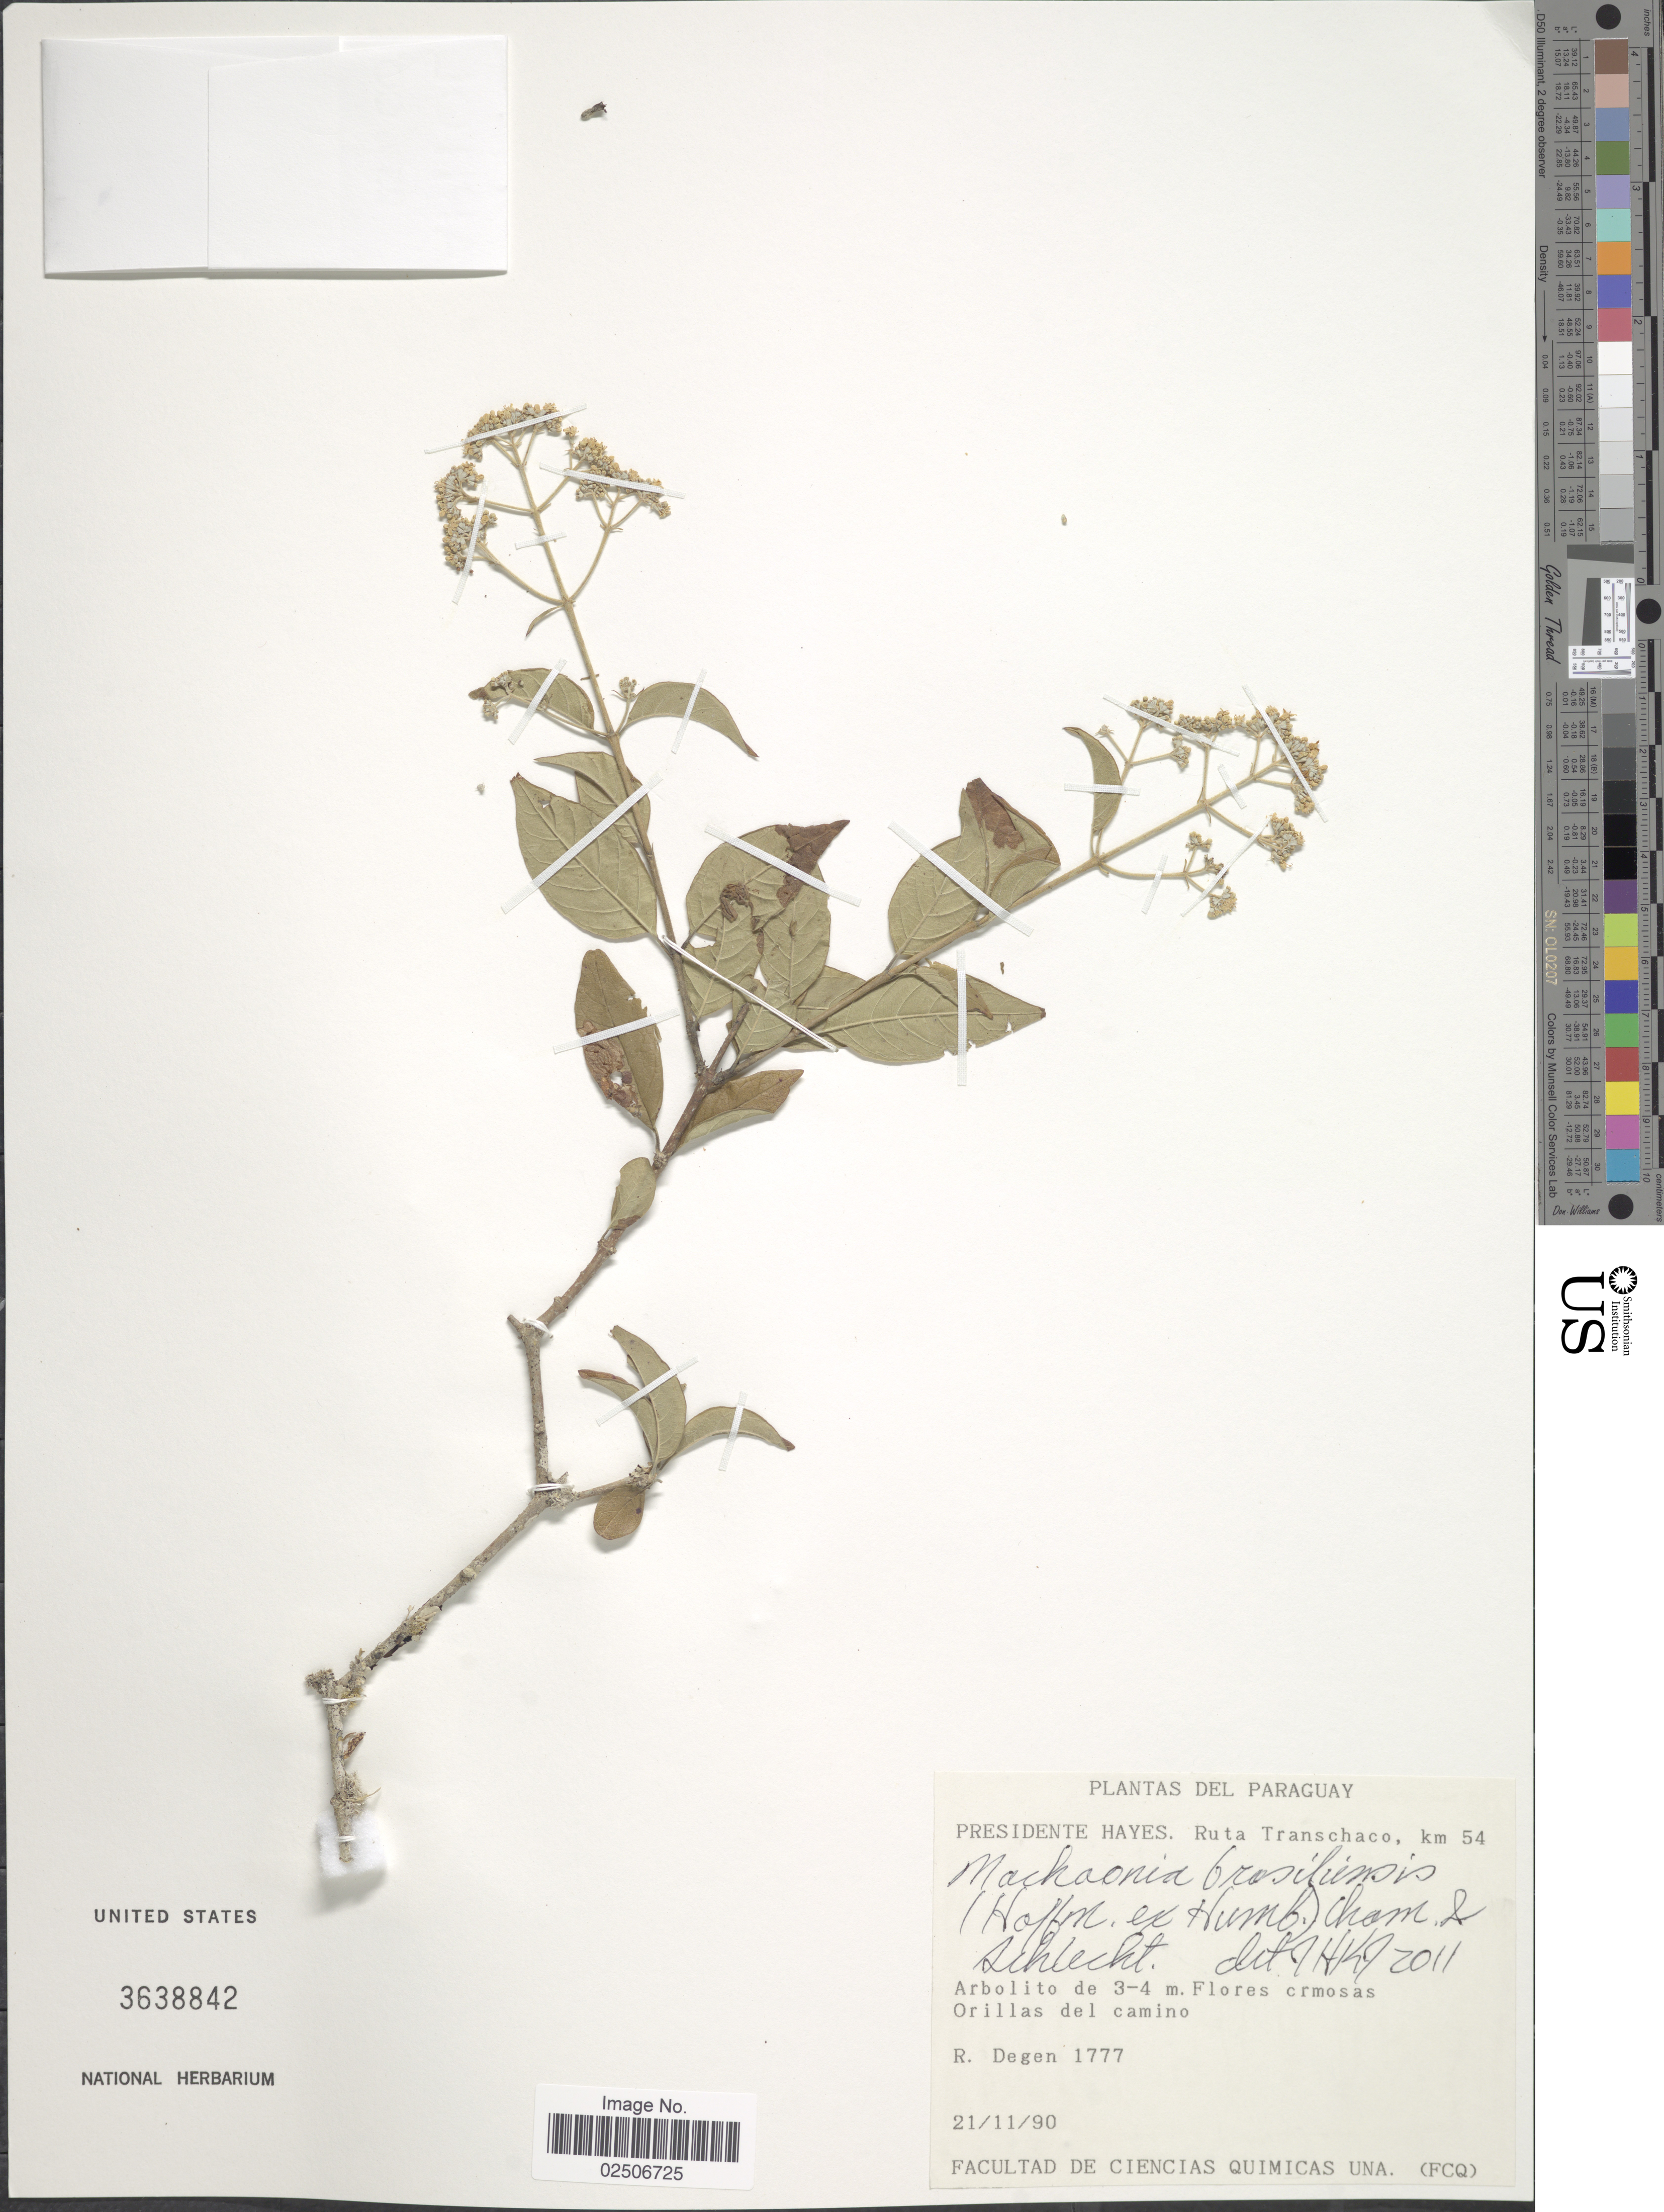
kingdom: Plantae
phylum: Tracheophyta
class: Magnoliopsida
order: Gentianales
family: Rubiaceae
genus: Machaonia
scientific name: Machaonia brasiliensis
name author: (Hoffmanns. ex Humb.) Cham. & Schltdl.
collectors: R. Degen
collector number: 1777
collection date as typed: Transcribed d/m/y: 21/11/90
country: Paraguay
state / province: Presidente Hayes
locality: Ruta Transchaco, km 54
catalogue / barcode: US 3638842